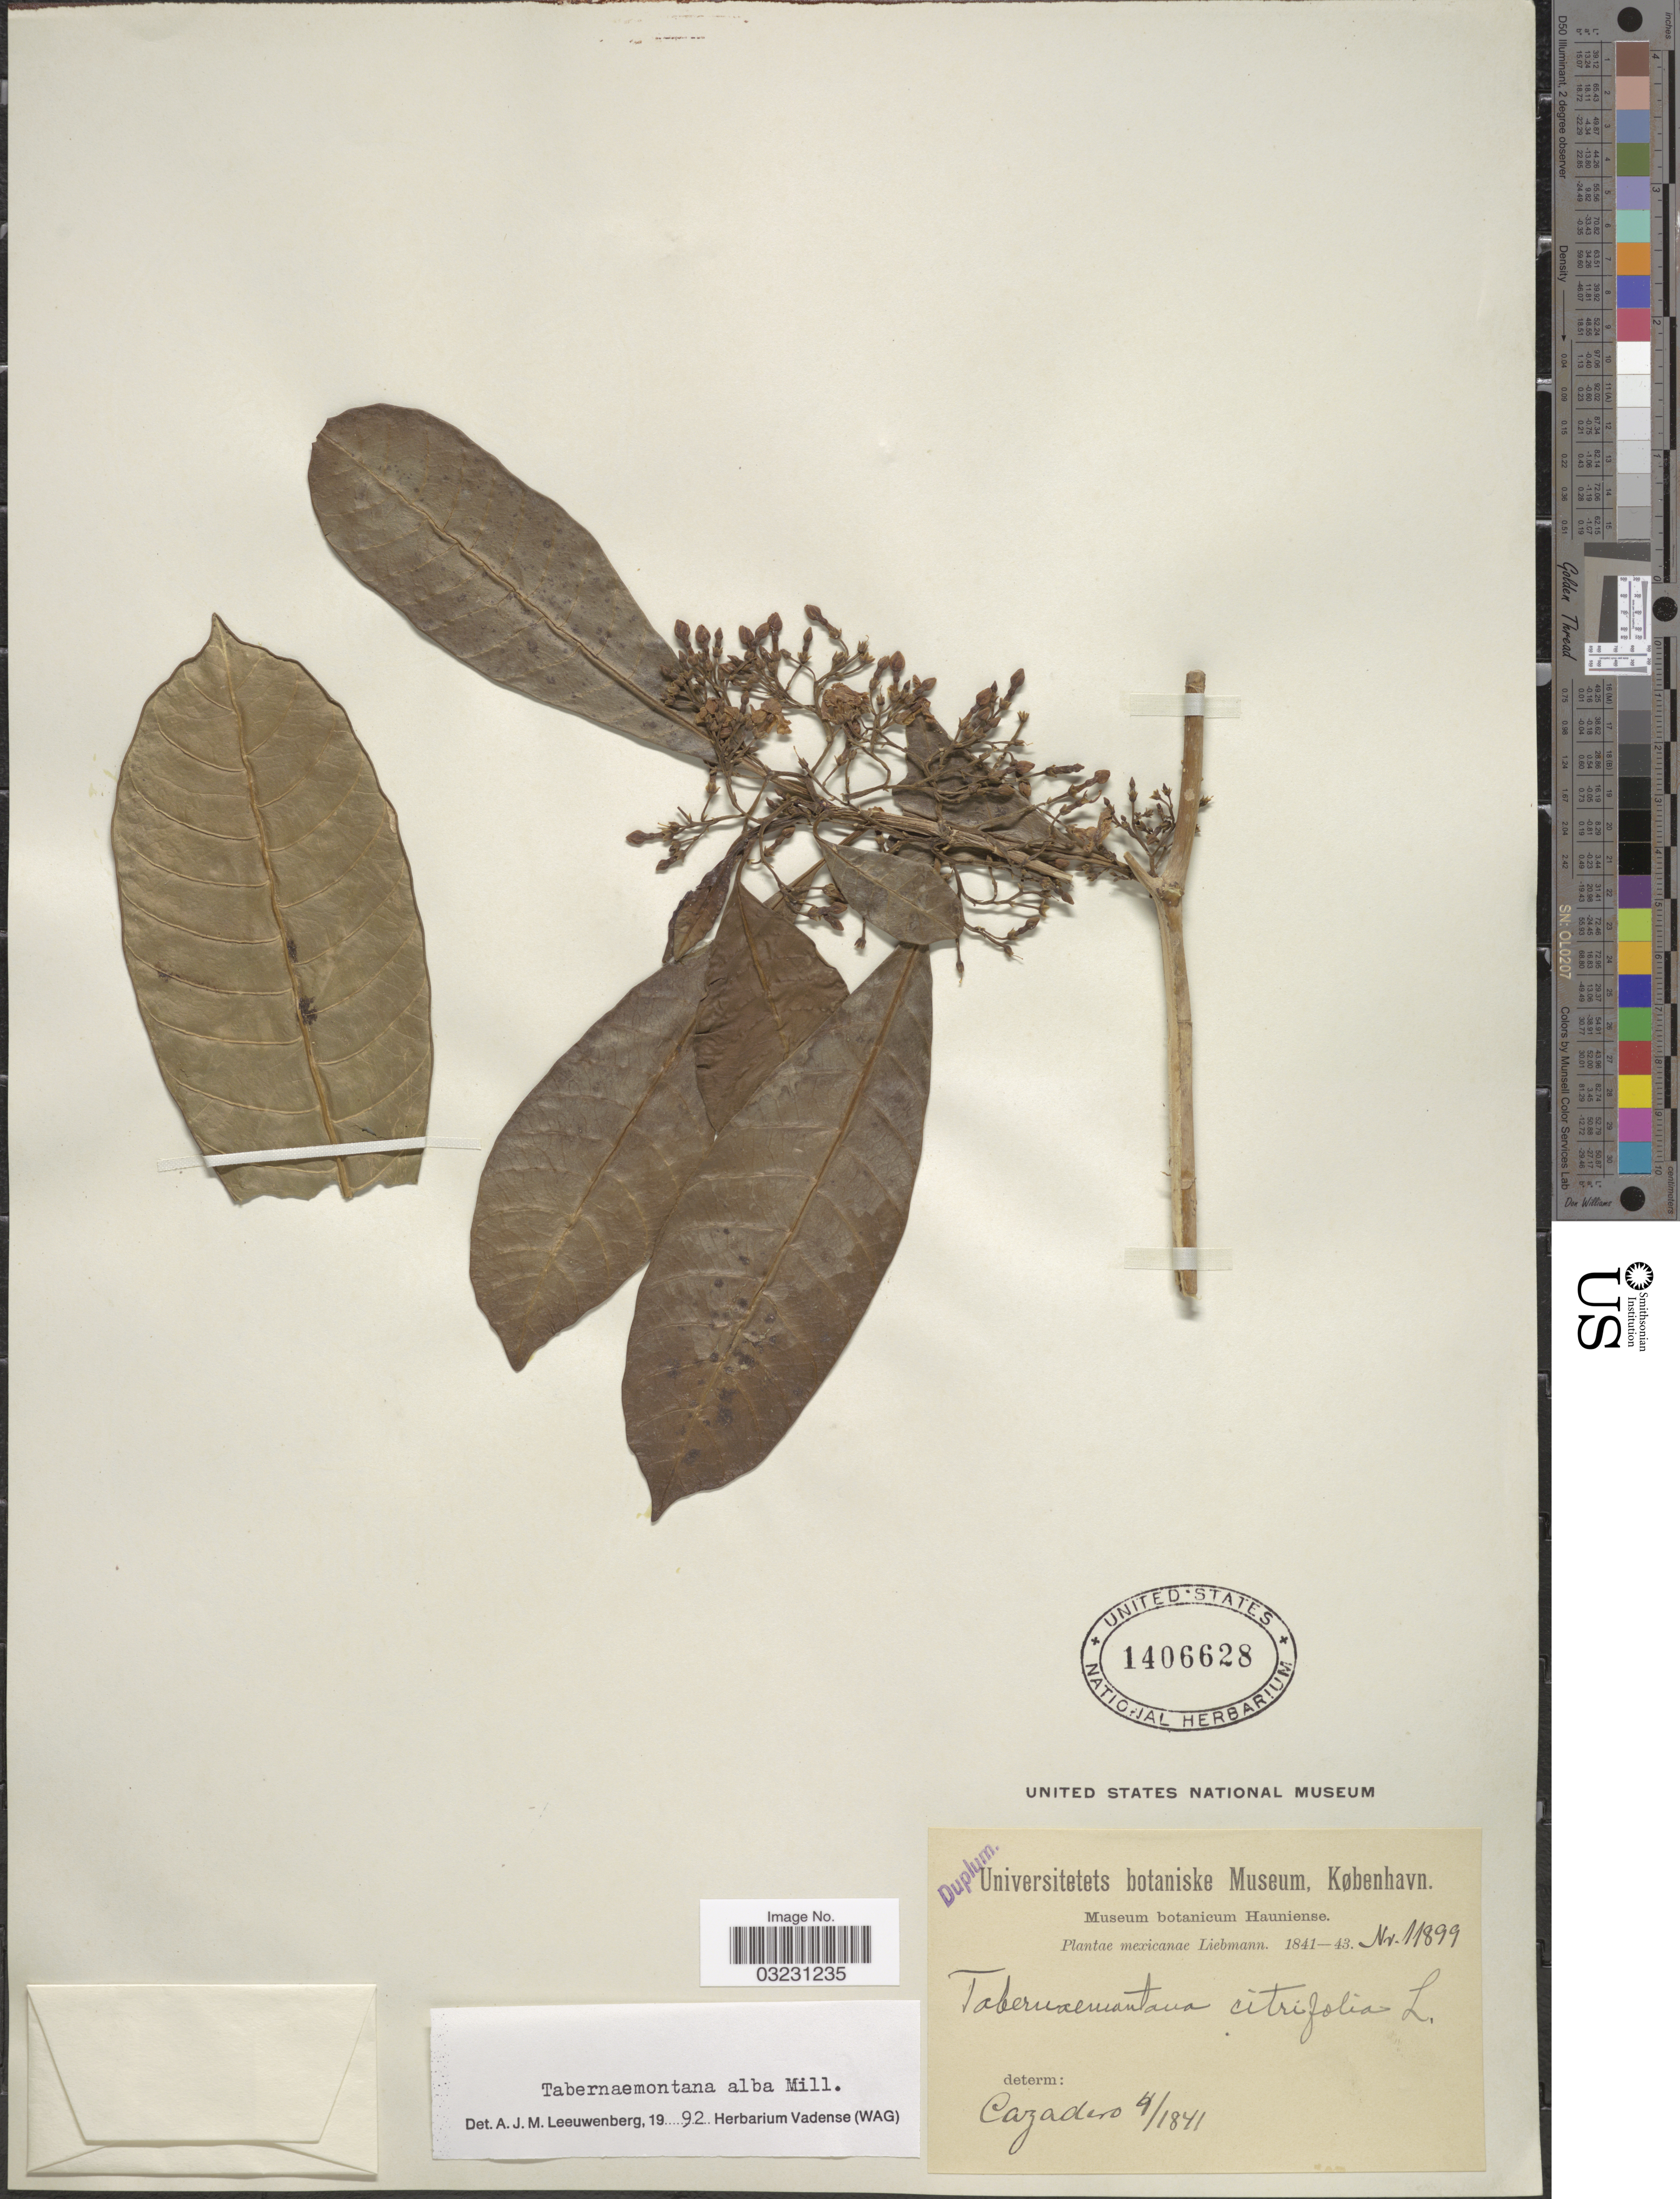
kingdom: Plantae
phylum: Tracheophyta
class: Magnoliopsida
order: Gentianales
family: Apocynaceae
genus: Tabernaemontana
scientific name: Tabernaemontana alba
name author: Mill.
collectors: Liebmann, --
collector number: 11899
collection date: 1841-04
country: Mexico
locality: Cazadero.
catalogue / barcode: US 1406628